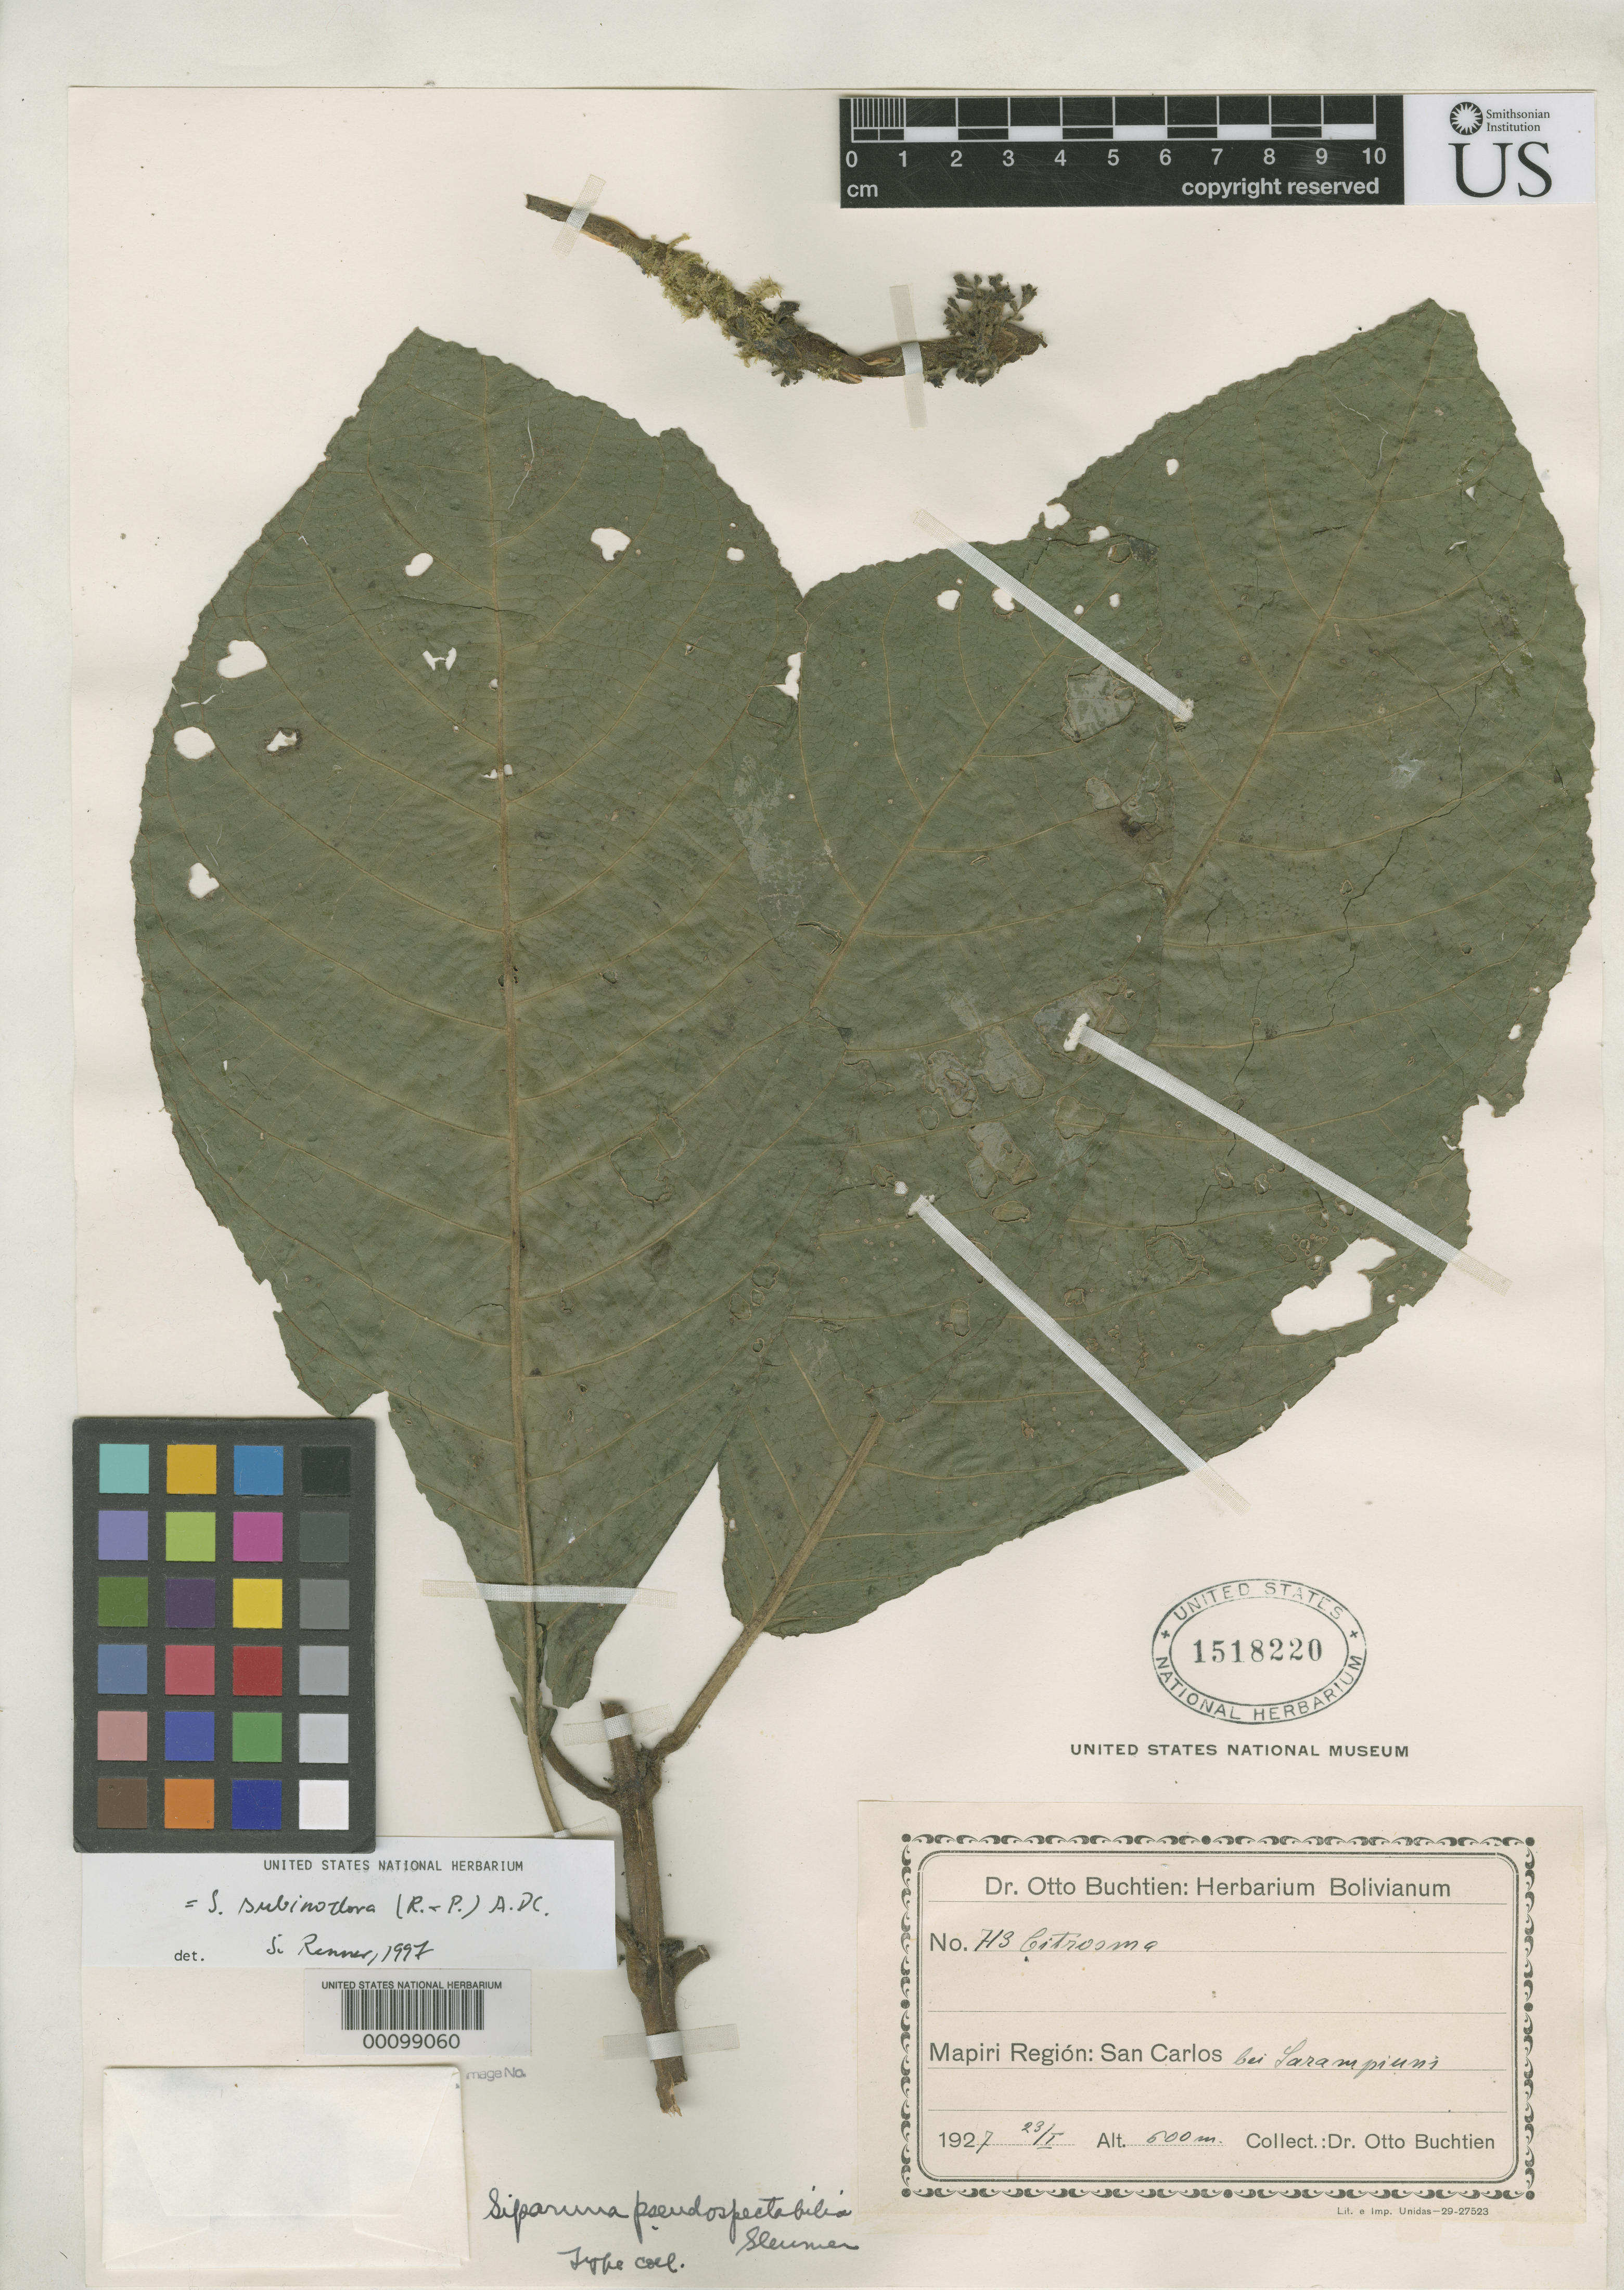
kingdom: Plantae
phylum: Tracheophyta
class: Magnoliopsida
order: Laurales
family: Siparunaceae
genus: Siparuna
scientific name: Siparuna pseudospectabilis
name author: Sleumer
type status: Isotype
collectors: O. Buchtien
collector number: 713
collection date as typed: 23 Jan 1927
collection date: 1927-01-23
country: Bolivia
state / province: La Paz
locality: Mapiri region, San Carlos, near Sarampinni.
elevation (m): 500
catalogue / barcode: US 1518220